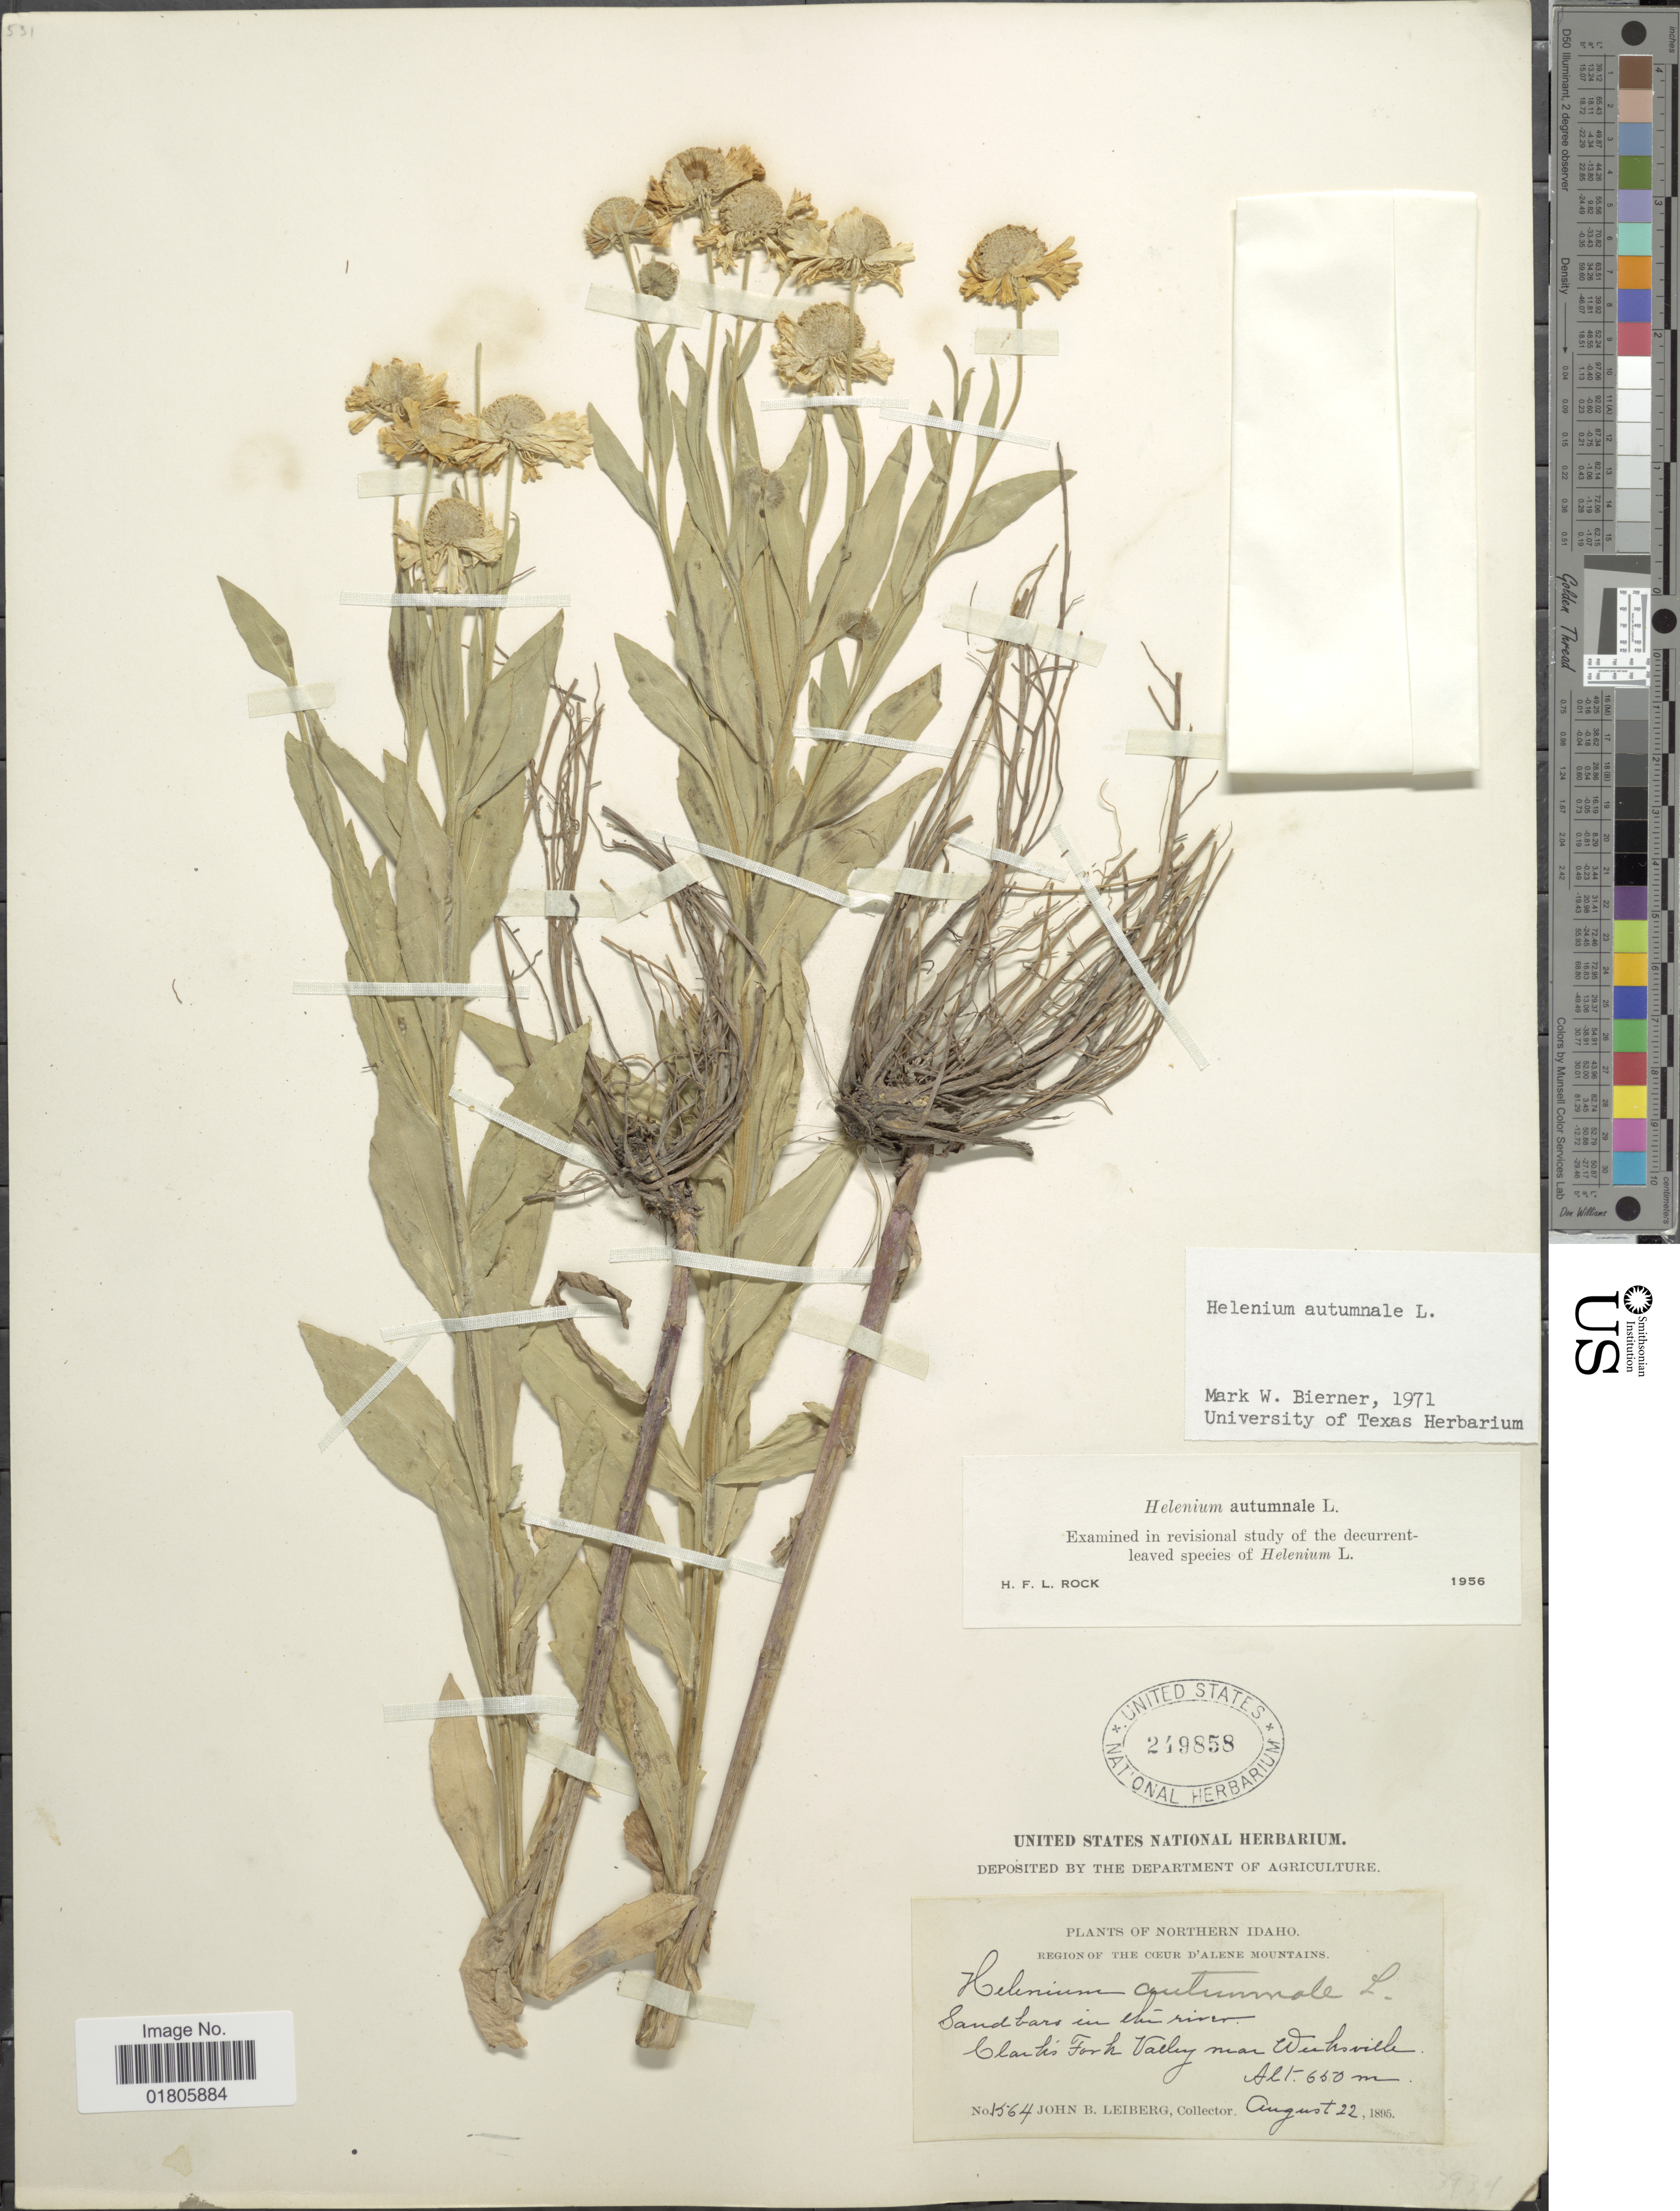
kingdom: Plantae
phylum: Tracheophyta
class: Magnoliopsida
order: Asterales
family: Asteraceae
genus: Helenium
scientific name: Helenium autumnale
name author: L.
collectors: J. B. Leiberg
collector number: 1564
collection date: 1895-08-22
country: United States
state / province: Idaho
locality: Northern Idaho, Clarks Fork Valley near Weeksville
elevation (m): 650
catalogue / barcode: US 249858